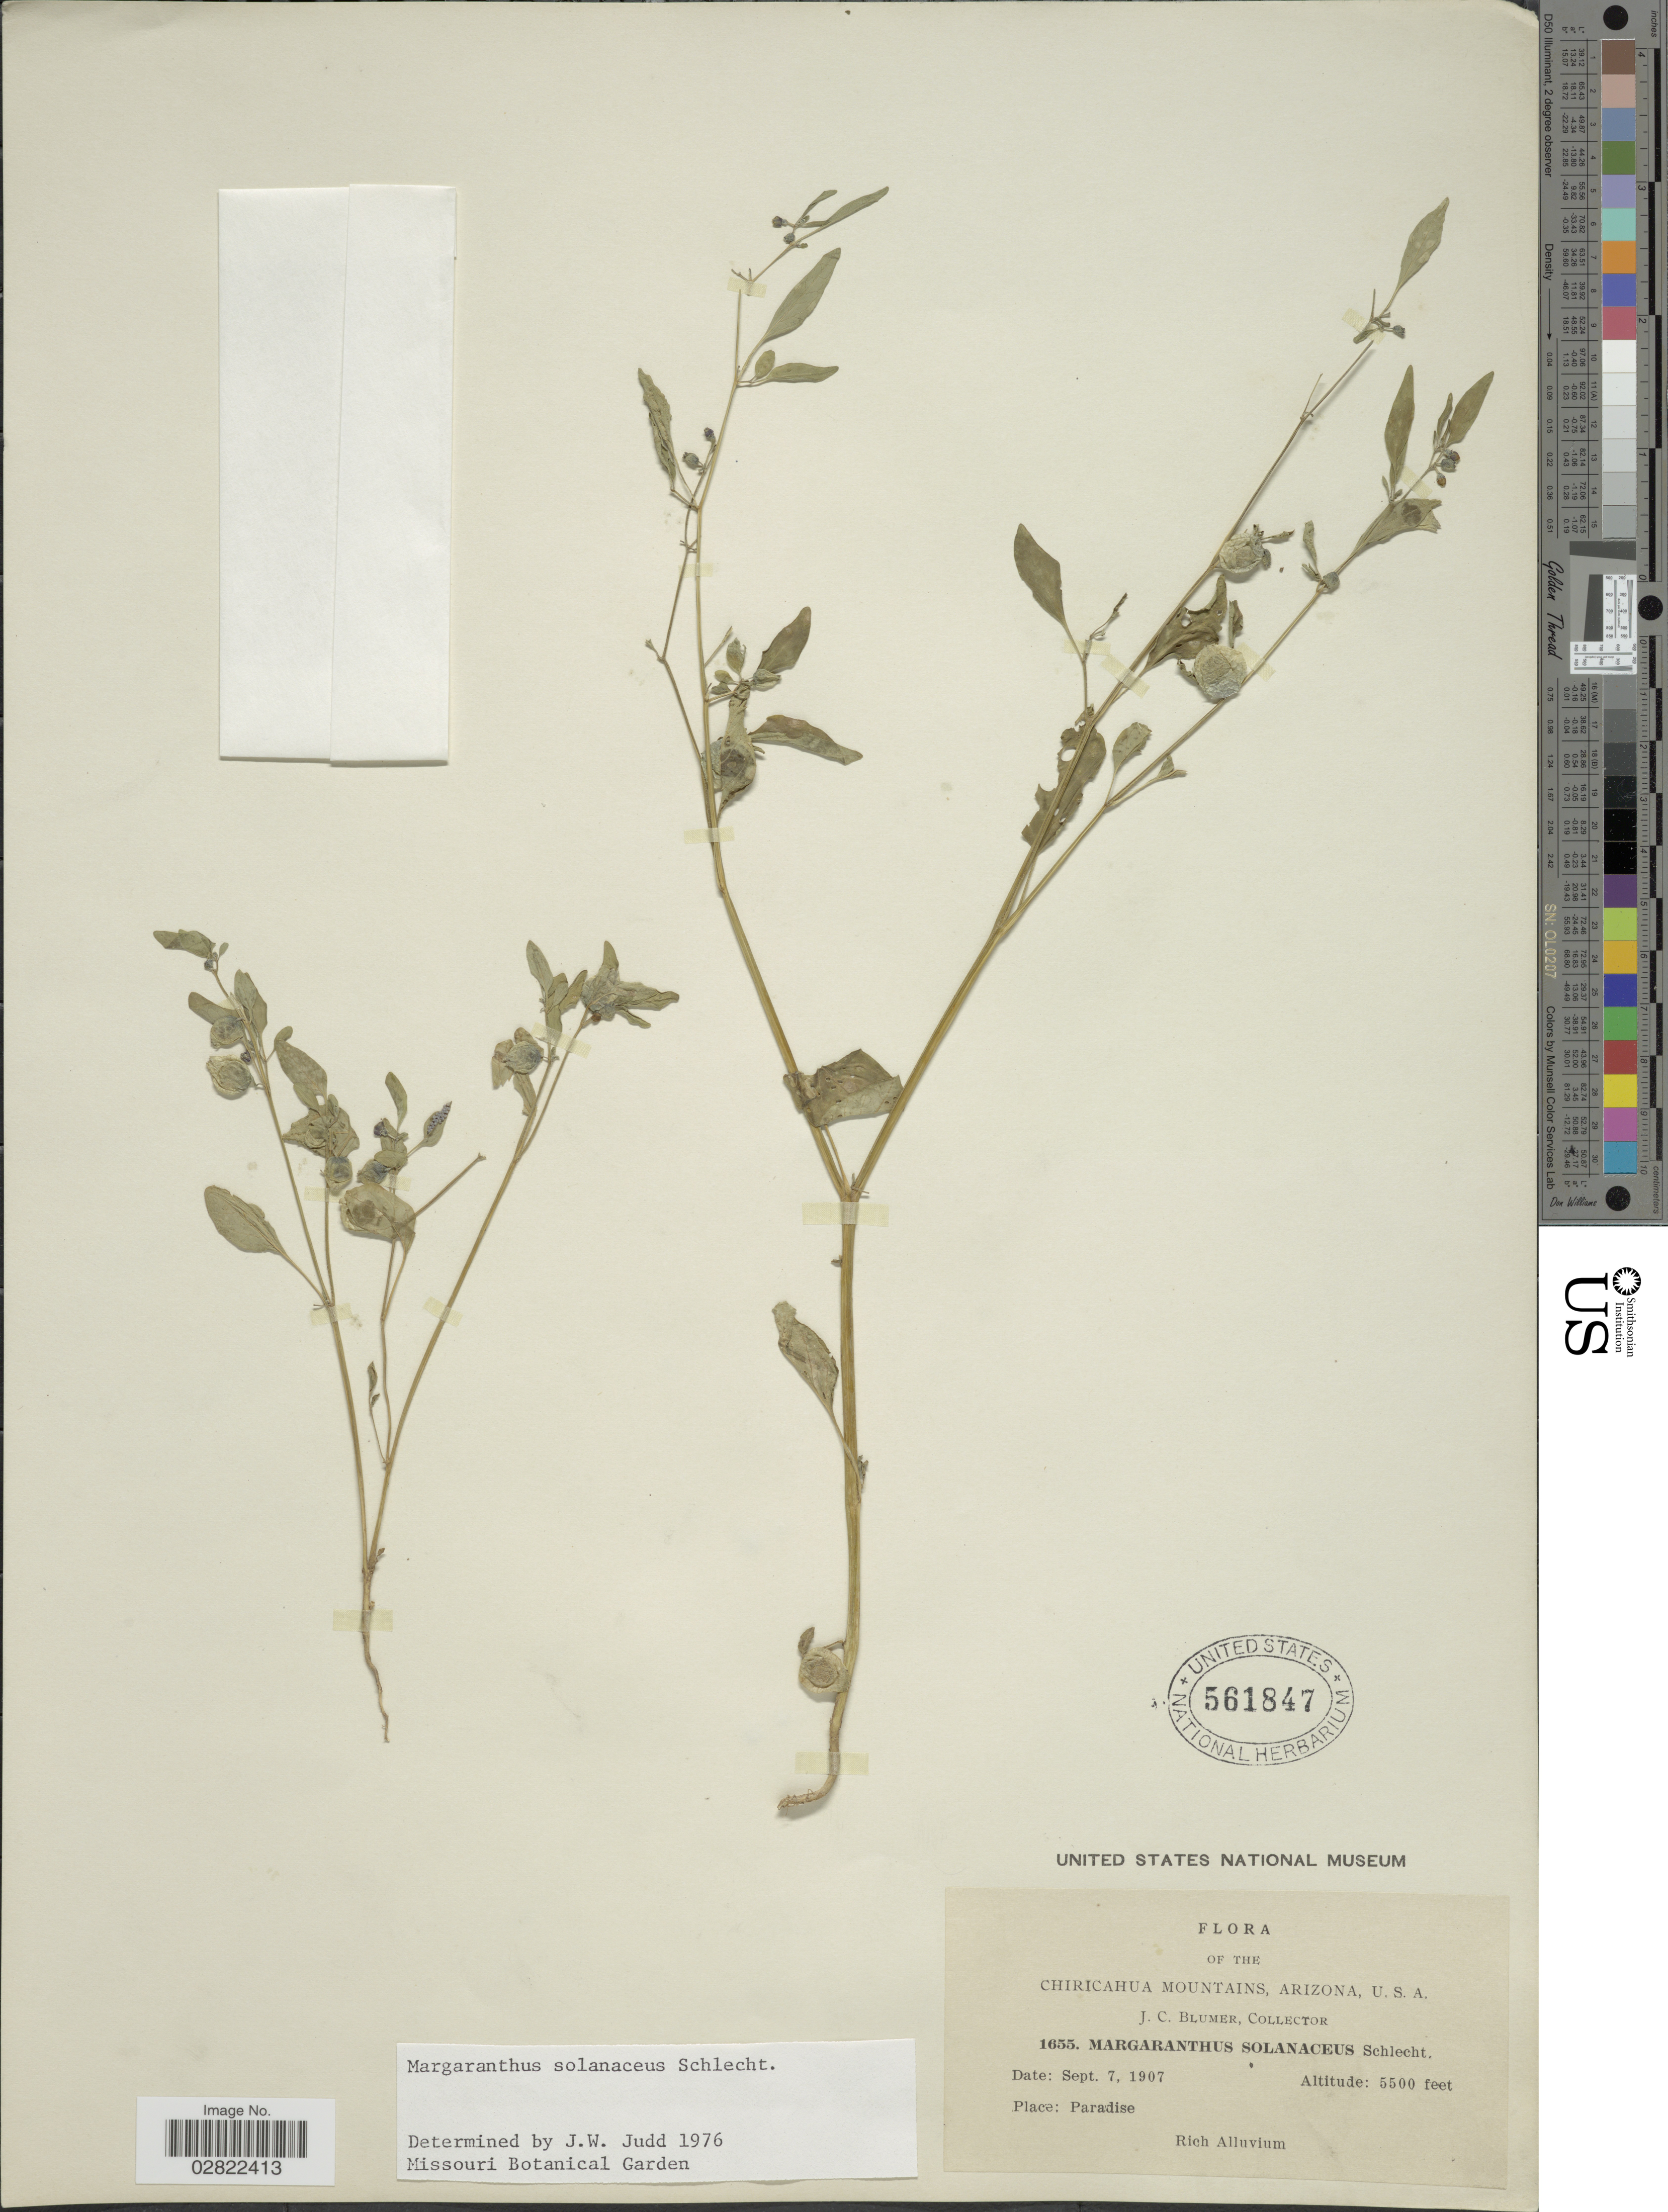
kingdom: Plantae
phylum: Tracheophyta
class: Magnoliopsida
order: Solanales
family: Solanaceae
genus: Margaranthus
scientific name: Margaranthus solanaceus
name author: Schltdl.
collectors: J. C. Blumer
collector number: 1655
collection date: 1907-09-07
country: United States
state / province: Arizona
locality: Chiricahua Mountains, Paradise.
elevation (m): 1676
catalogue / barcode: US 561847